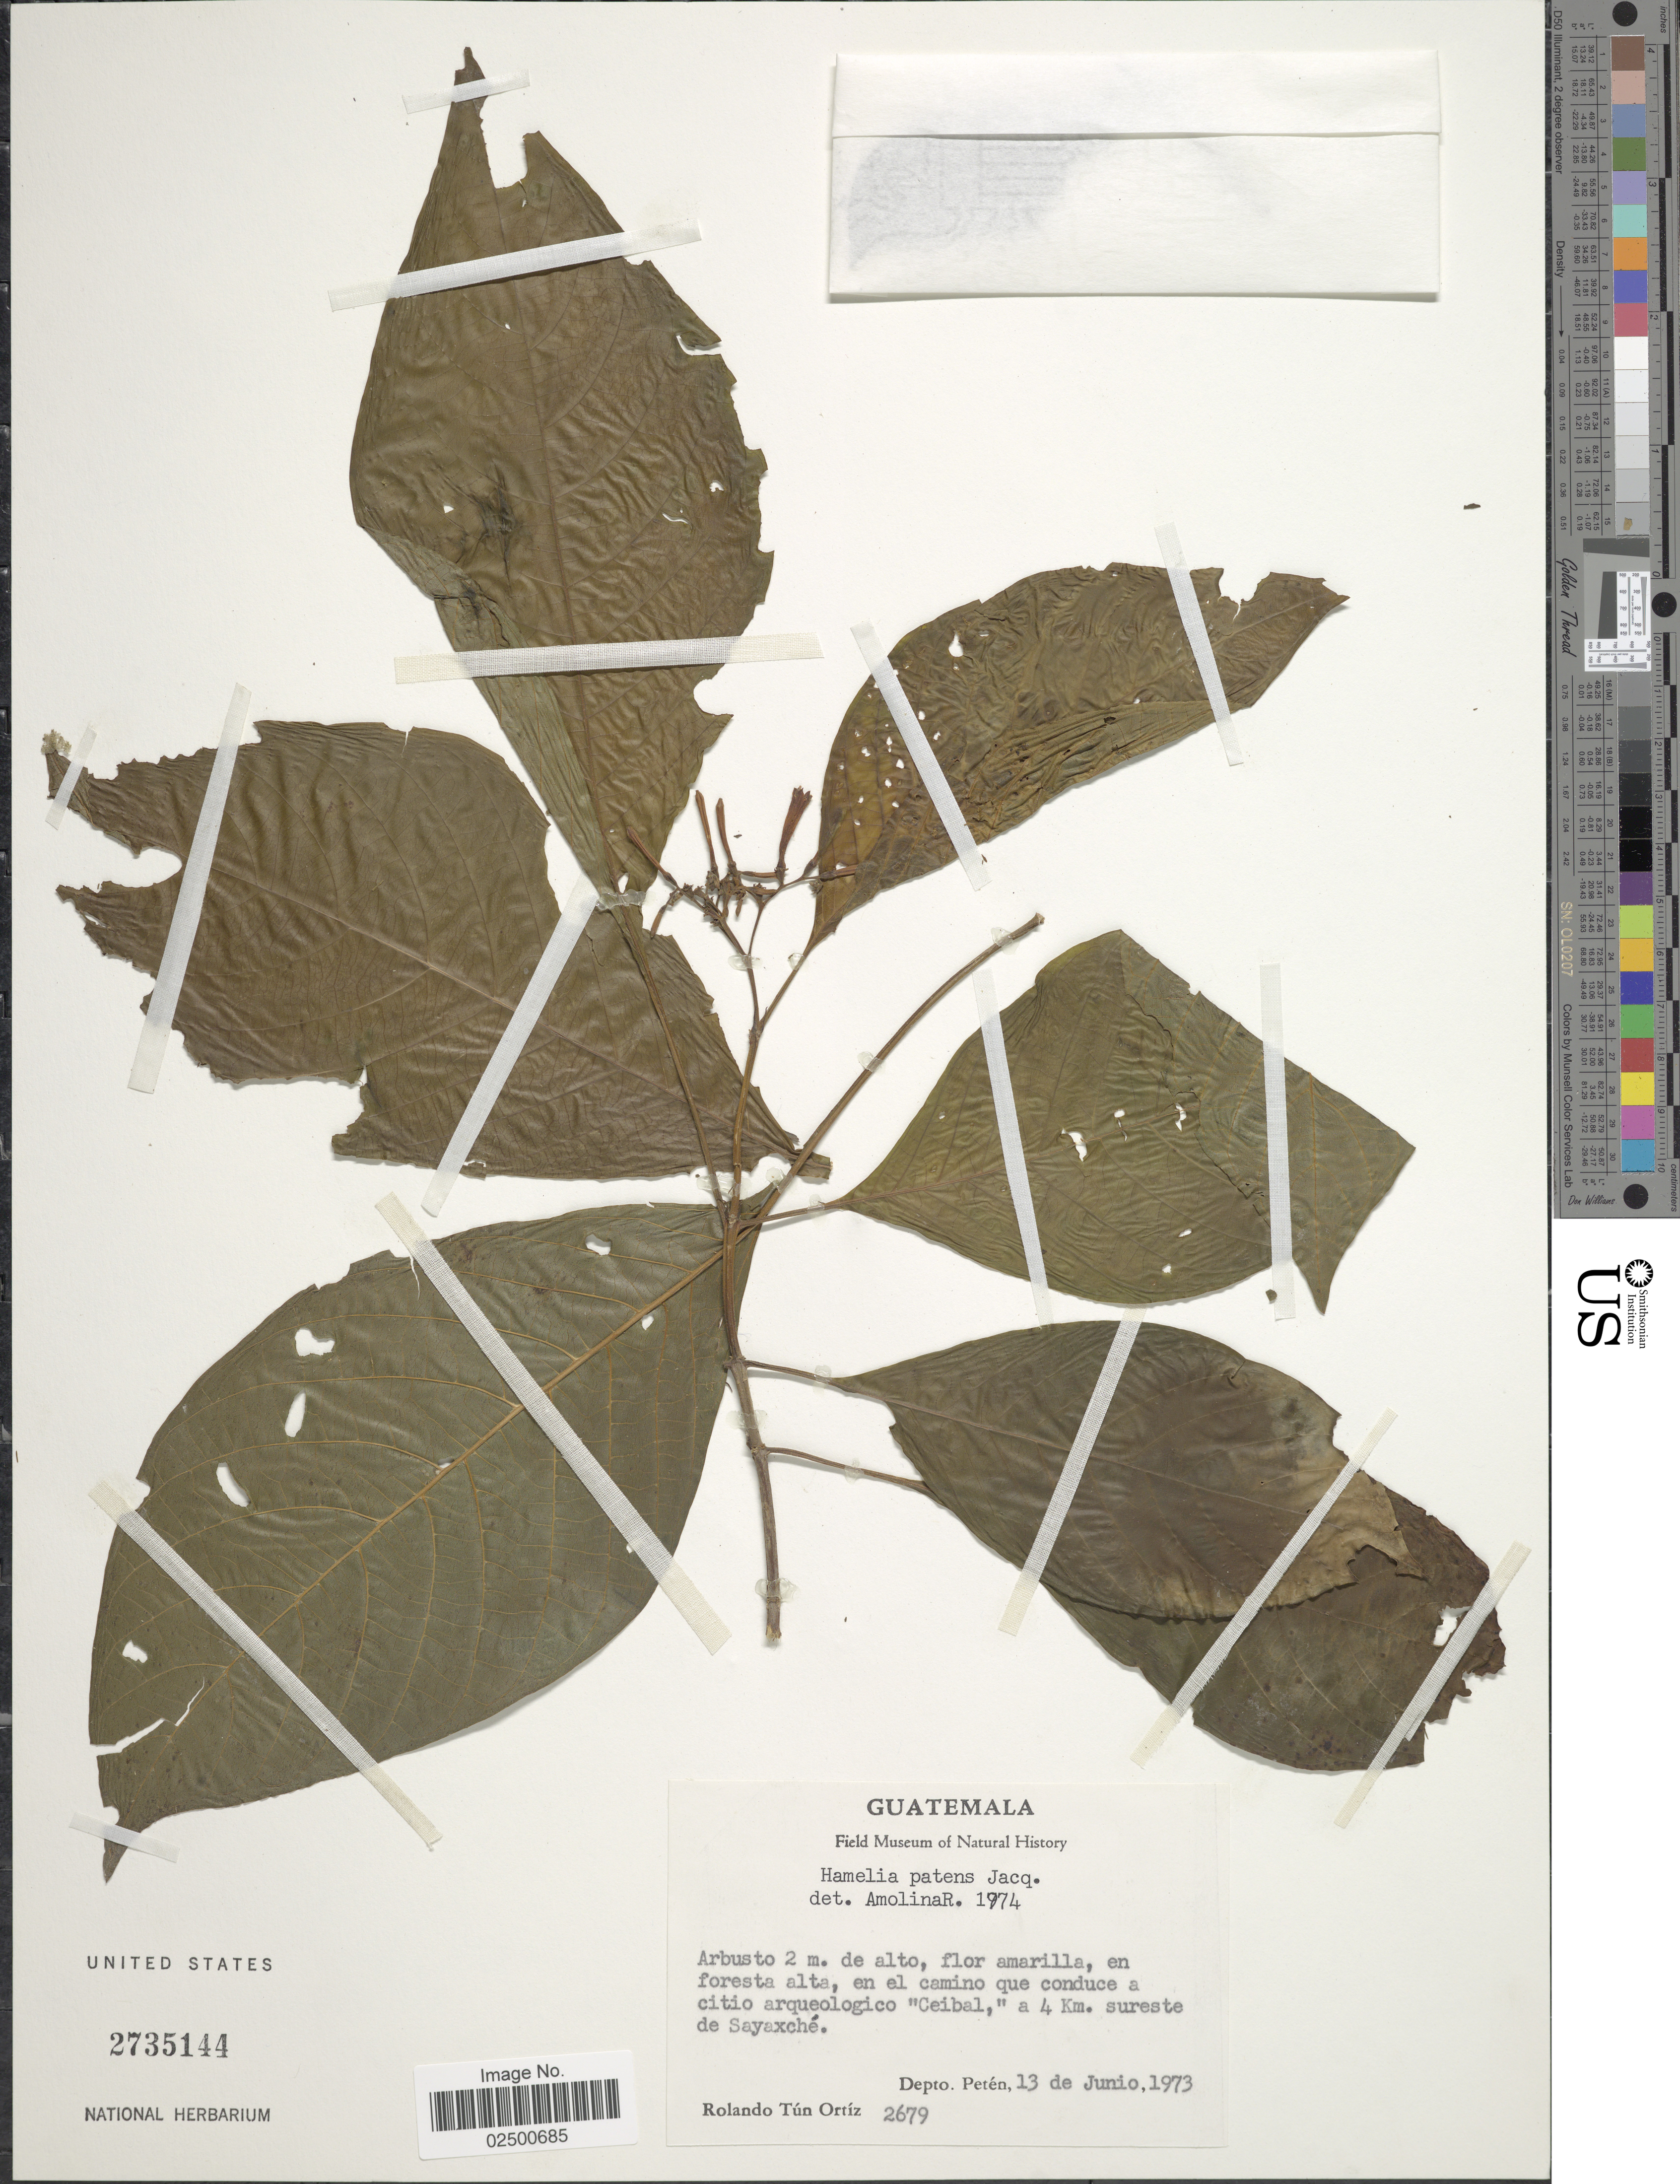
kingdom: Plantae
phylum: Tracheophyta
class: Magnoliopsida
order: Gentianales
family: Rubiaceae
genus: Hamelia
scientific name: Hamelia patens var. patens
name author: Jacq.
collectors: R. T. Ortíz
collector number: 2679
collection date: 1973-06-13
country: Guatemala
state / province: El Petén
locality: En el camino que conduce a citio arqueologico "Ceibal,"a 4 Km. sureste de Sayaxche.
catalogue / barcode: US 2735144